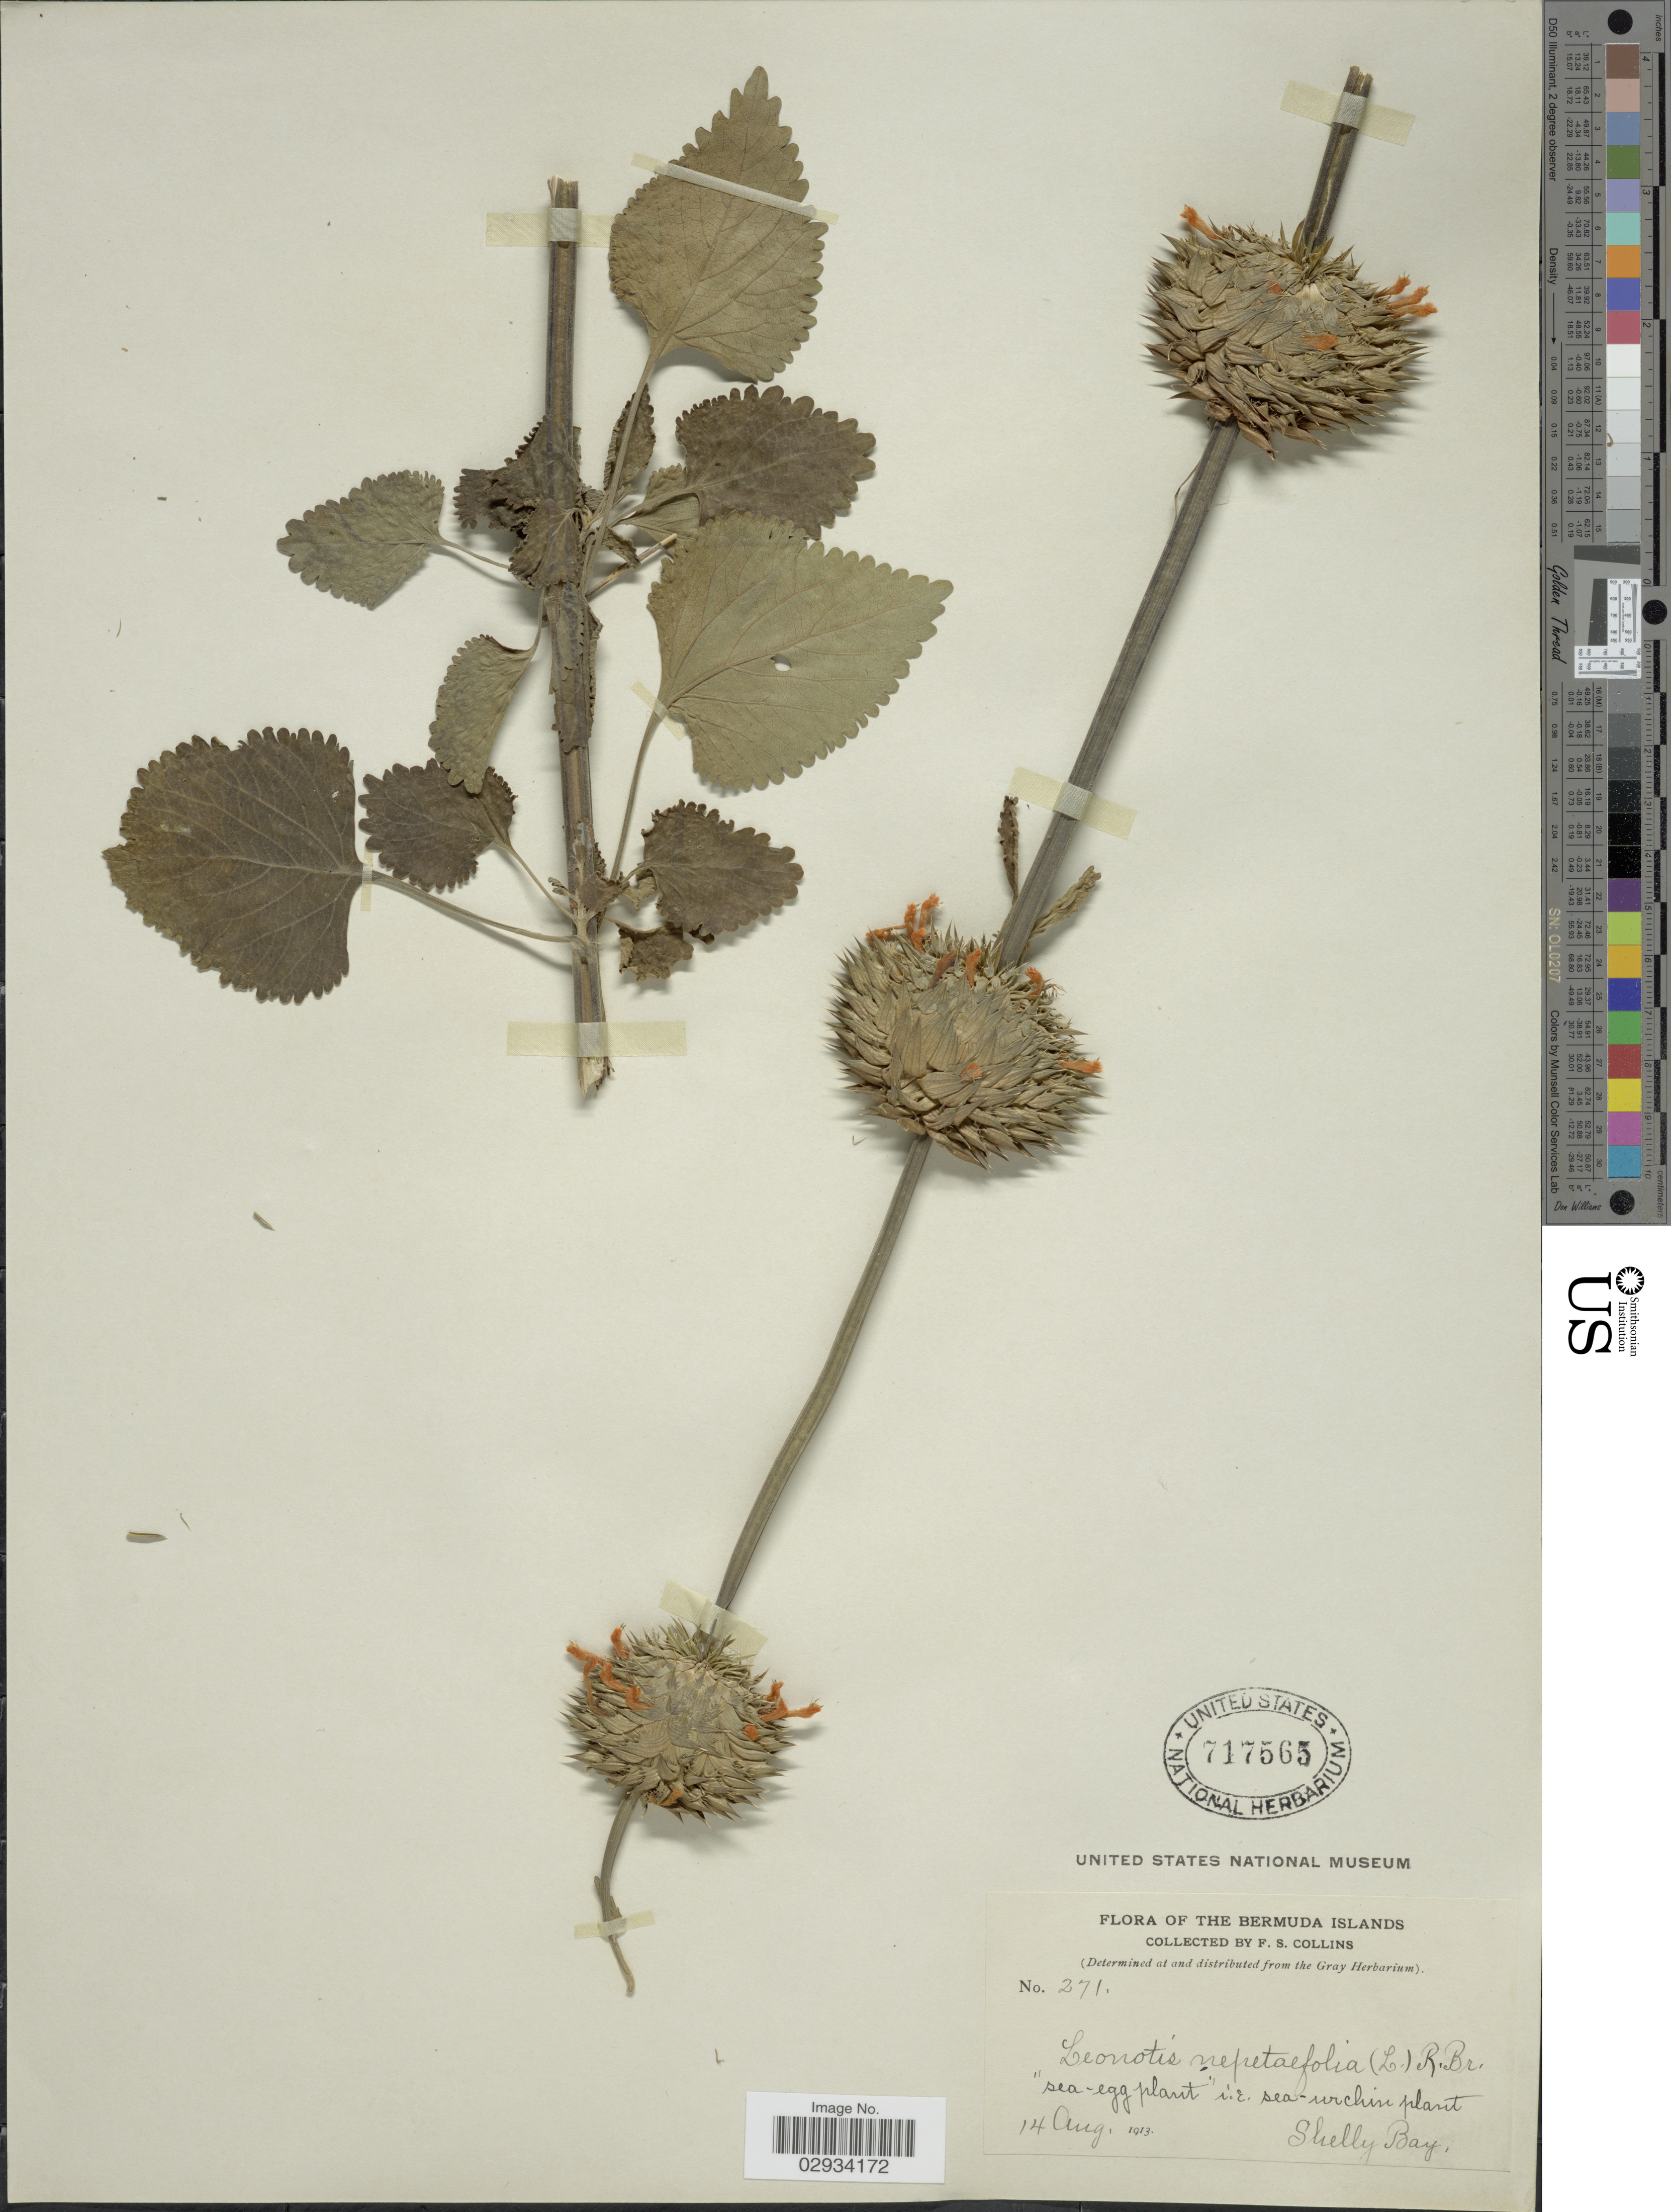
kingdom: Plantae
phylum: Tracheophyta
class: Magnoliopsida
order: Lamiales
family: Lamiaceae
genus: Leonotis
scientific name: Leonotis nepetifolia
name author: (L.) R. Br.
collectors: F. Collins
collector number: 271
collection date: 1913-08-14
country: Bermuda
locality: The Bermuda Islands. Shelly Bay.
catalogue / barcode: US 717565